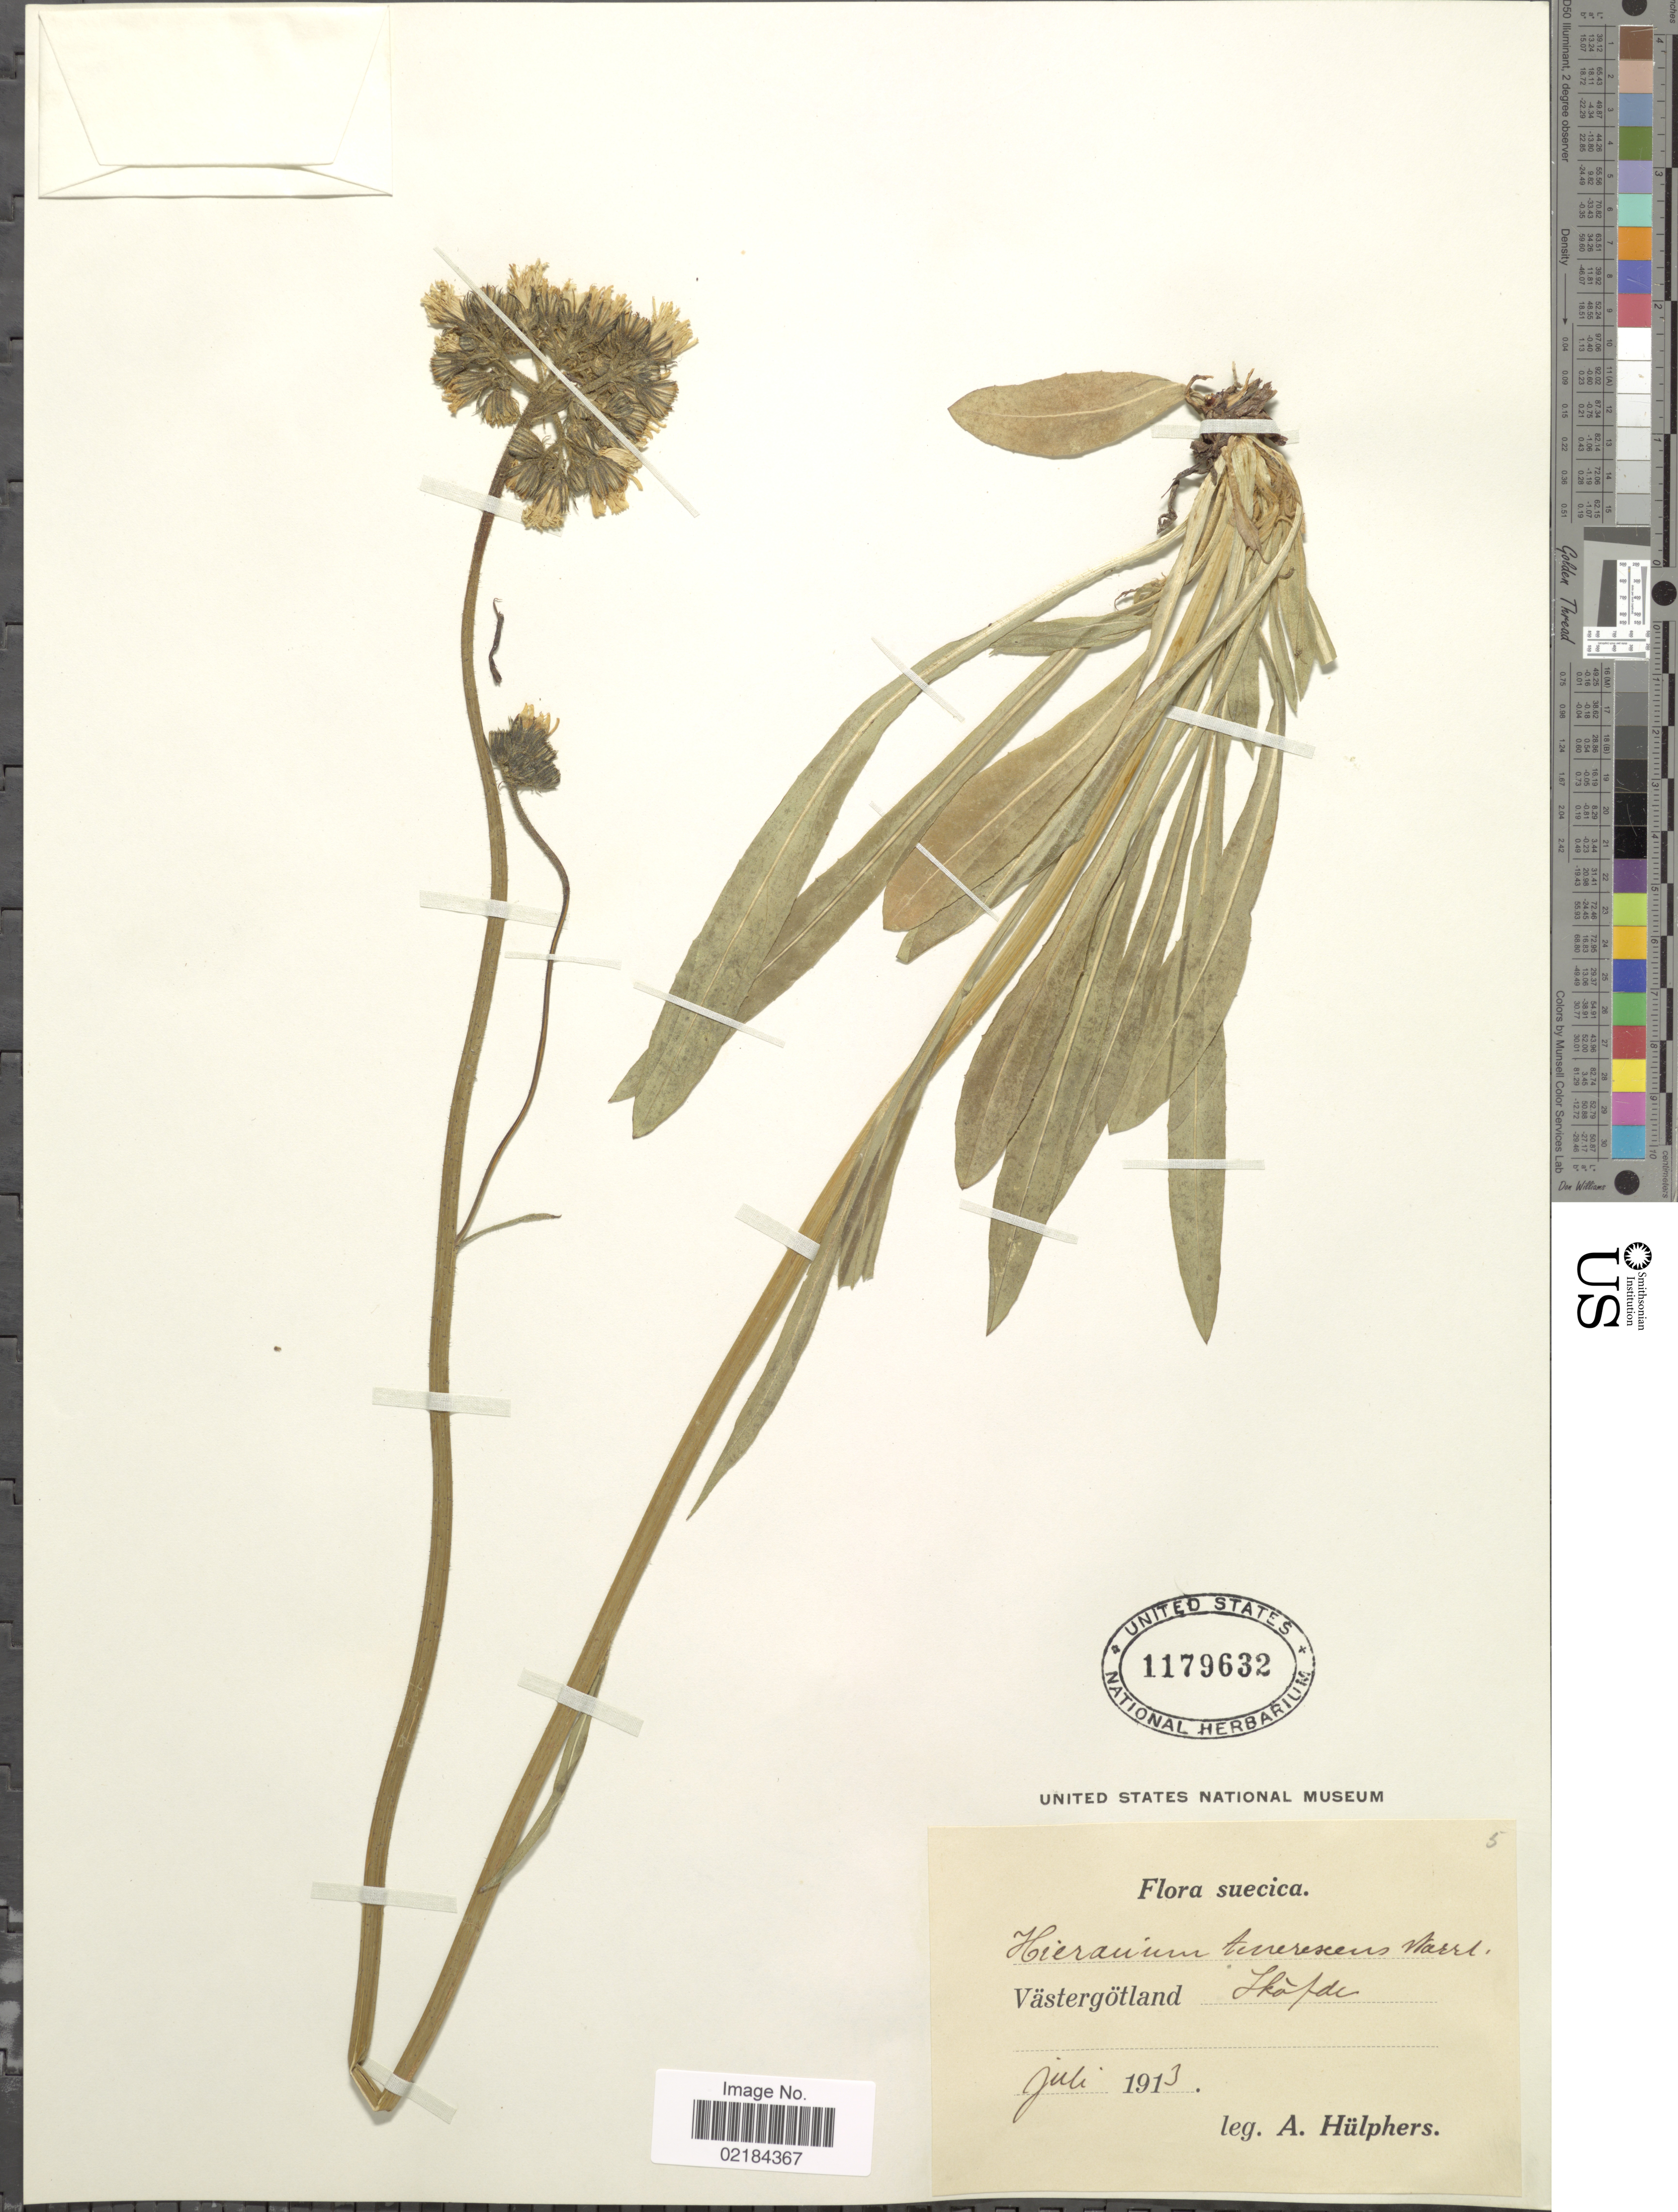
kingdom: Plantae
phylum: Tracheophyta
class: Magnoliopsida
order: Asterales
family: Asteraceae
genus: Hieracium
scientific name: Hieracium tenerescens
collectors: A. Hülphers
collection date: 1919-07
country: Sweden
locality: Suecica. Vastergotland. Skofde.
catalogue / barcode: US 1179632